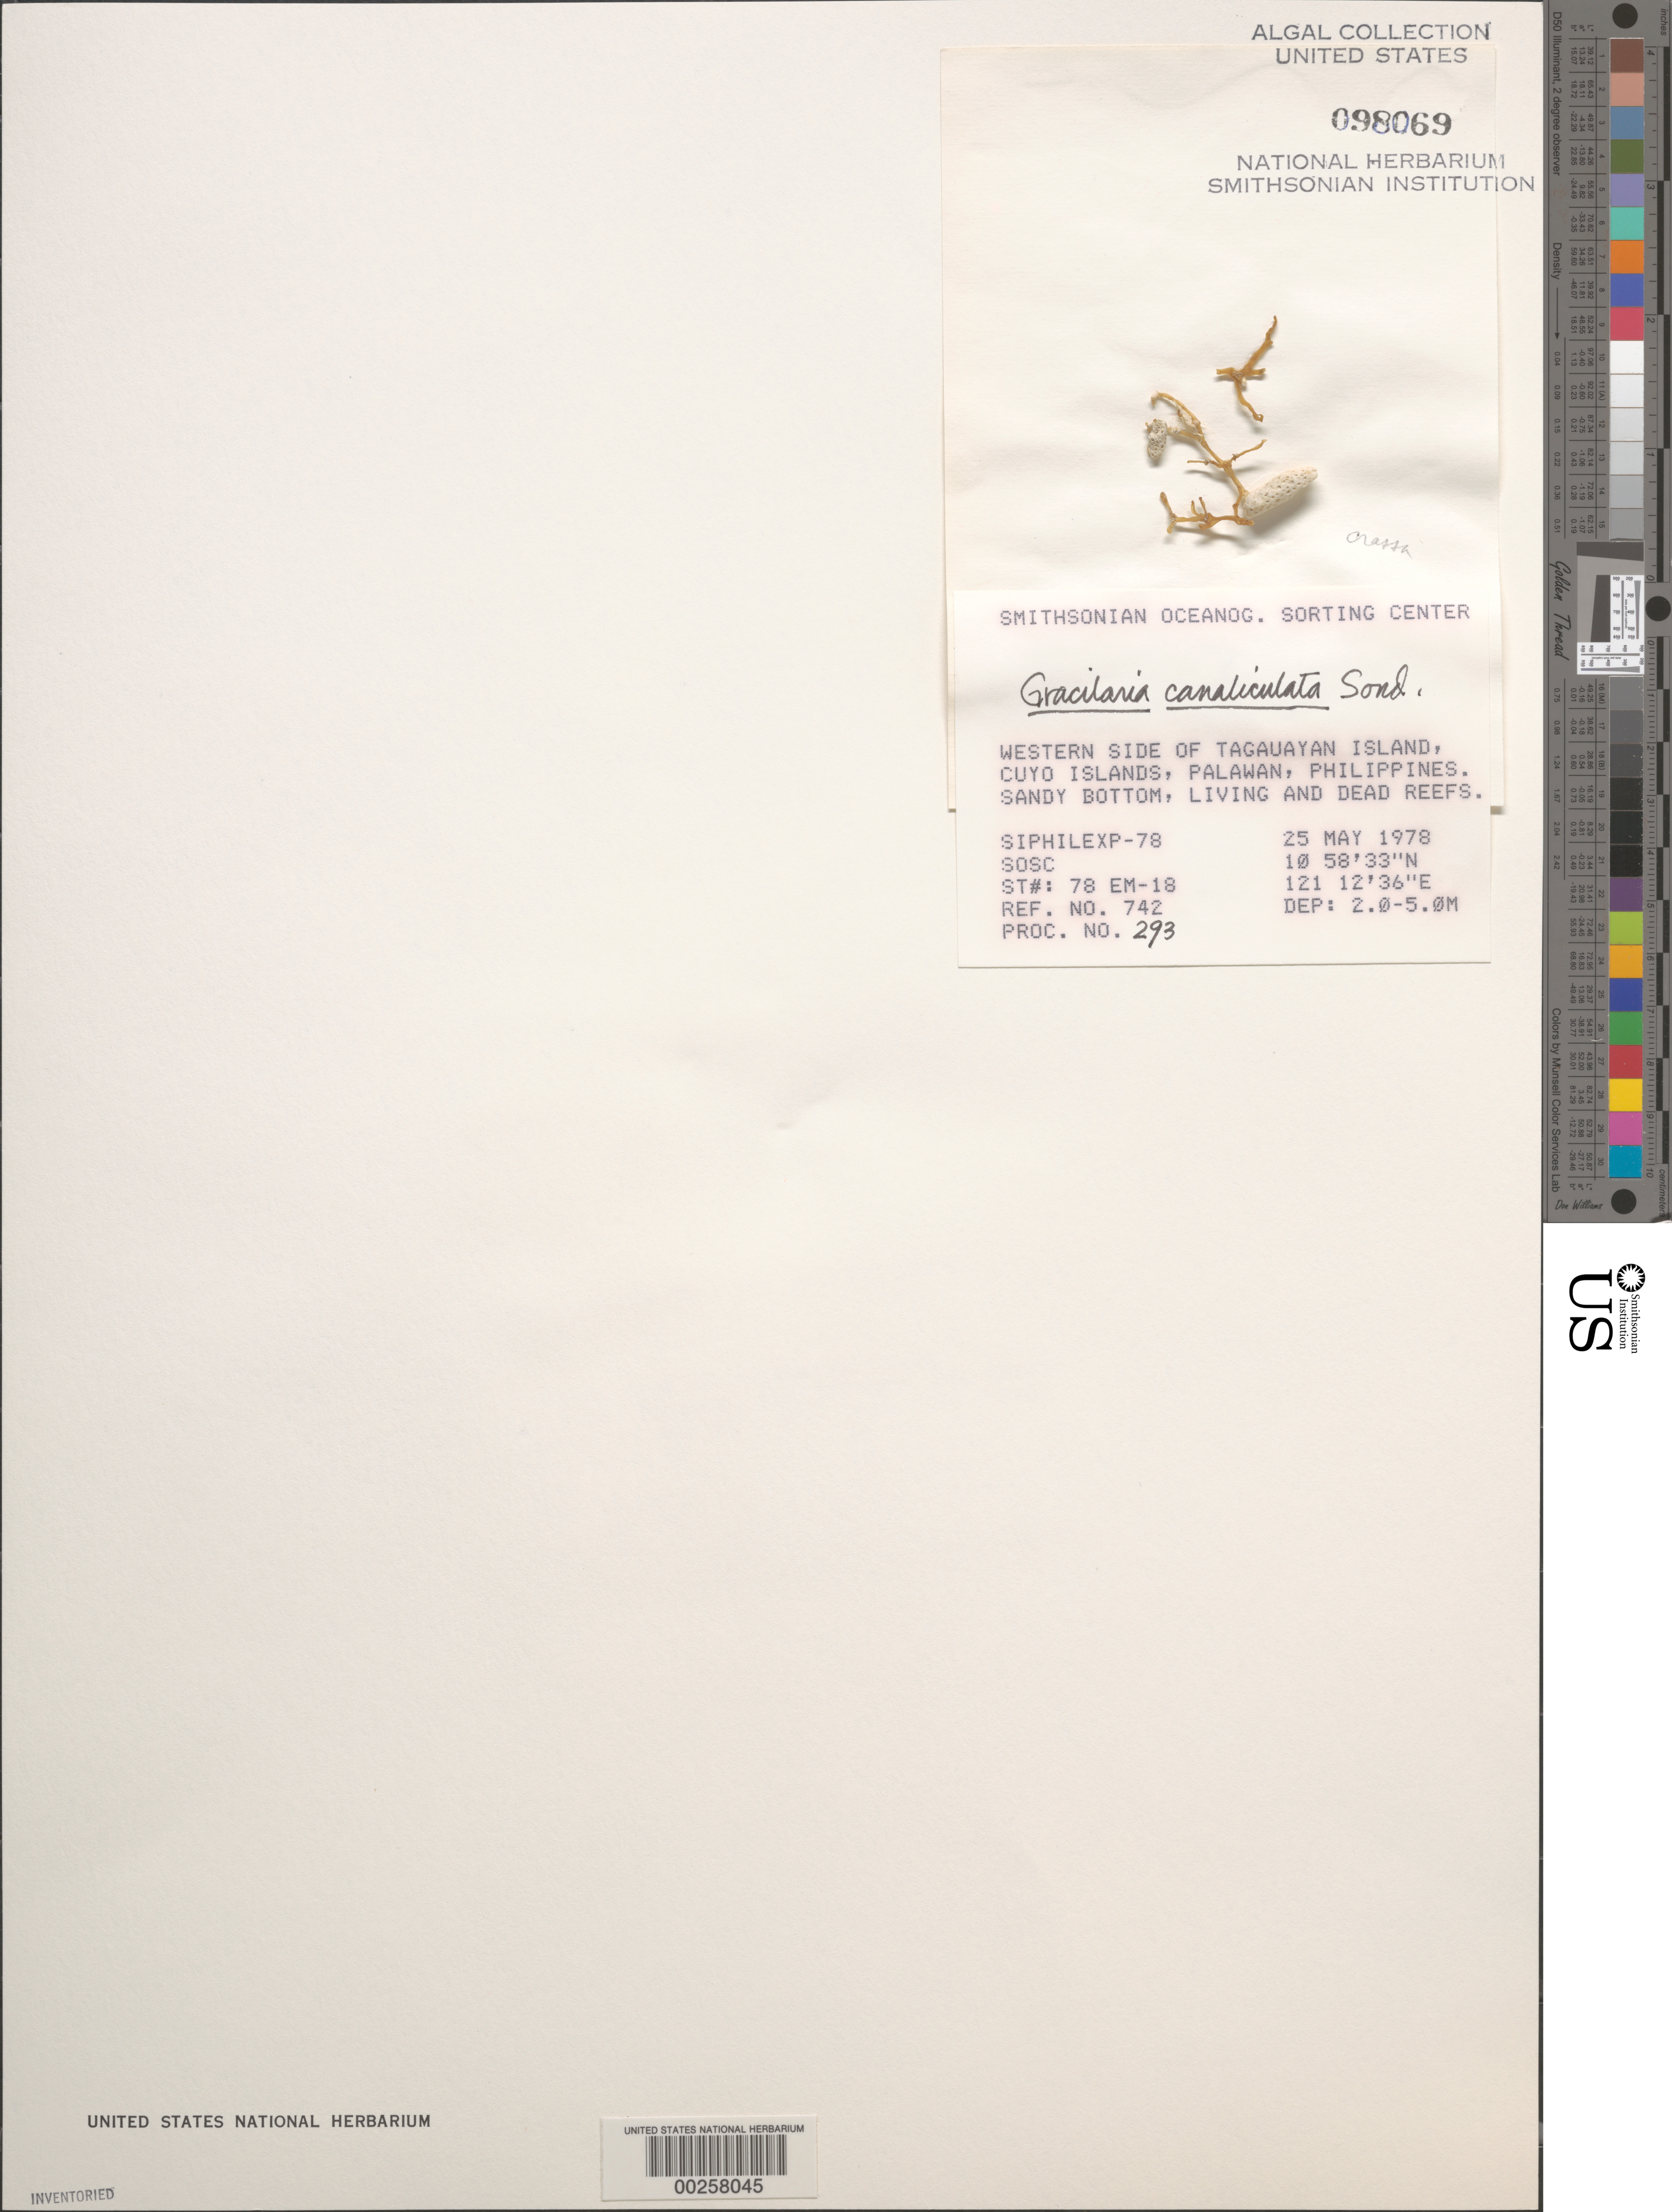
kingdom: Plantae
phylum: Rhodophyta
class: Florideophyceae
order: Gracilariales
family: Gracilariaceae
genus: Gracilaria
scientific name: Gracilaria canaliculata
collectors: SOSC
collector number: Station 78 Em-18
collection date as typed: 25 May 1978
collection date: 1978-05-25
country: Philippines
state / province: Mimaropa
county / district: Palawan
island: Tagauayan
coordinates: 10 58' 33" N, 121 12' 36" E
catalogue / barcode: US 98069